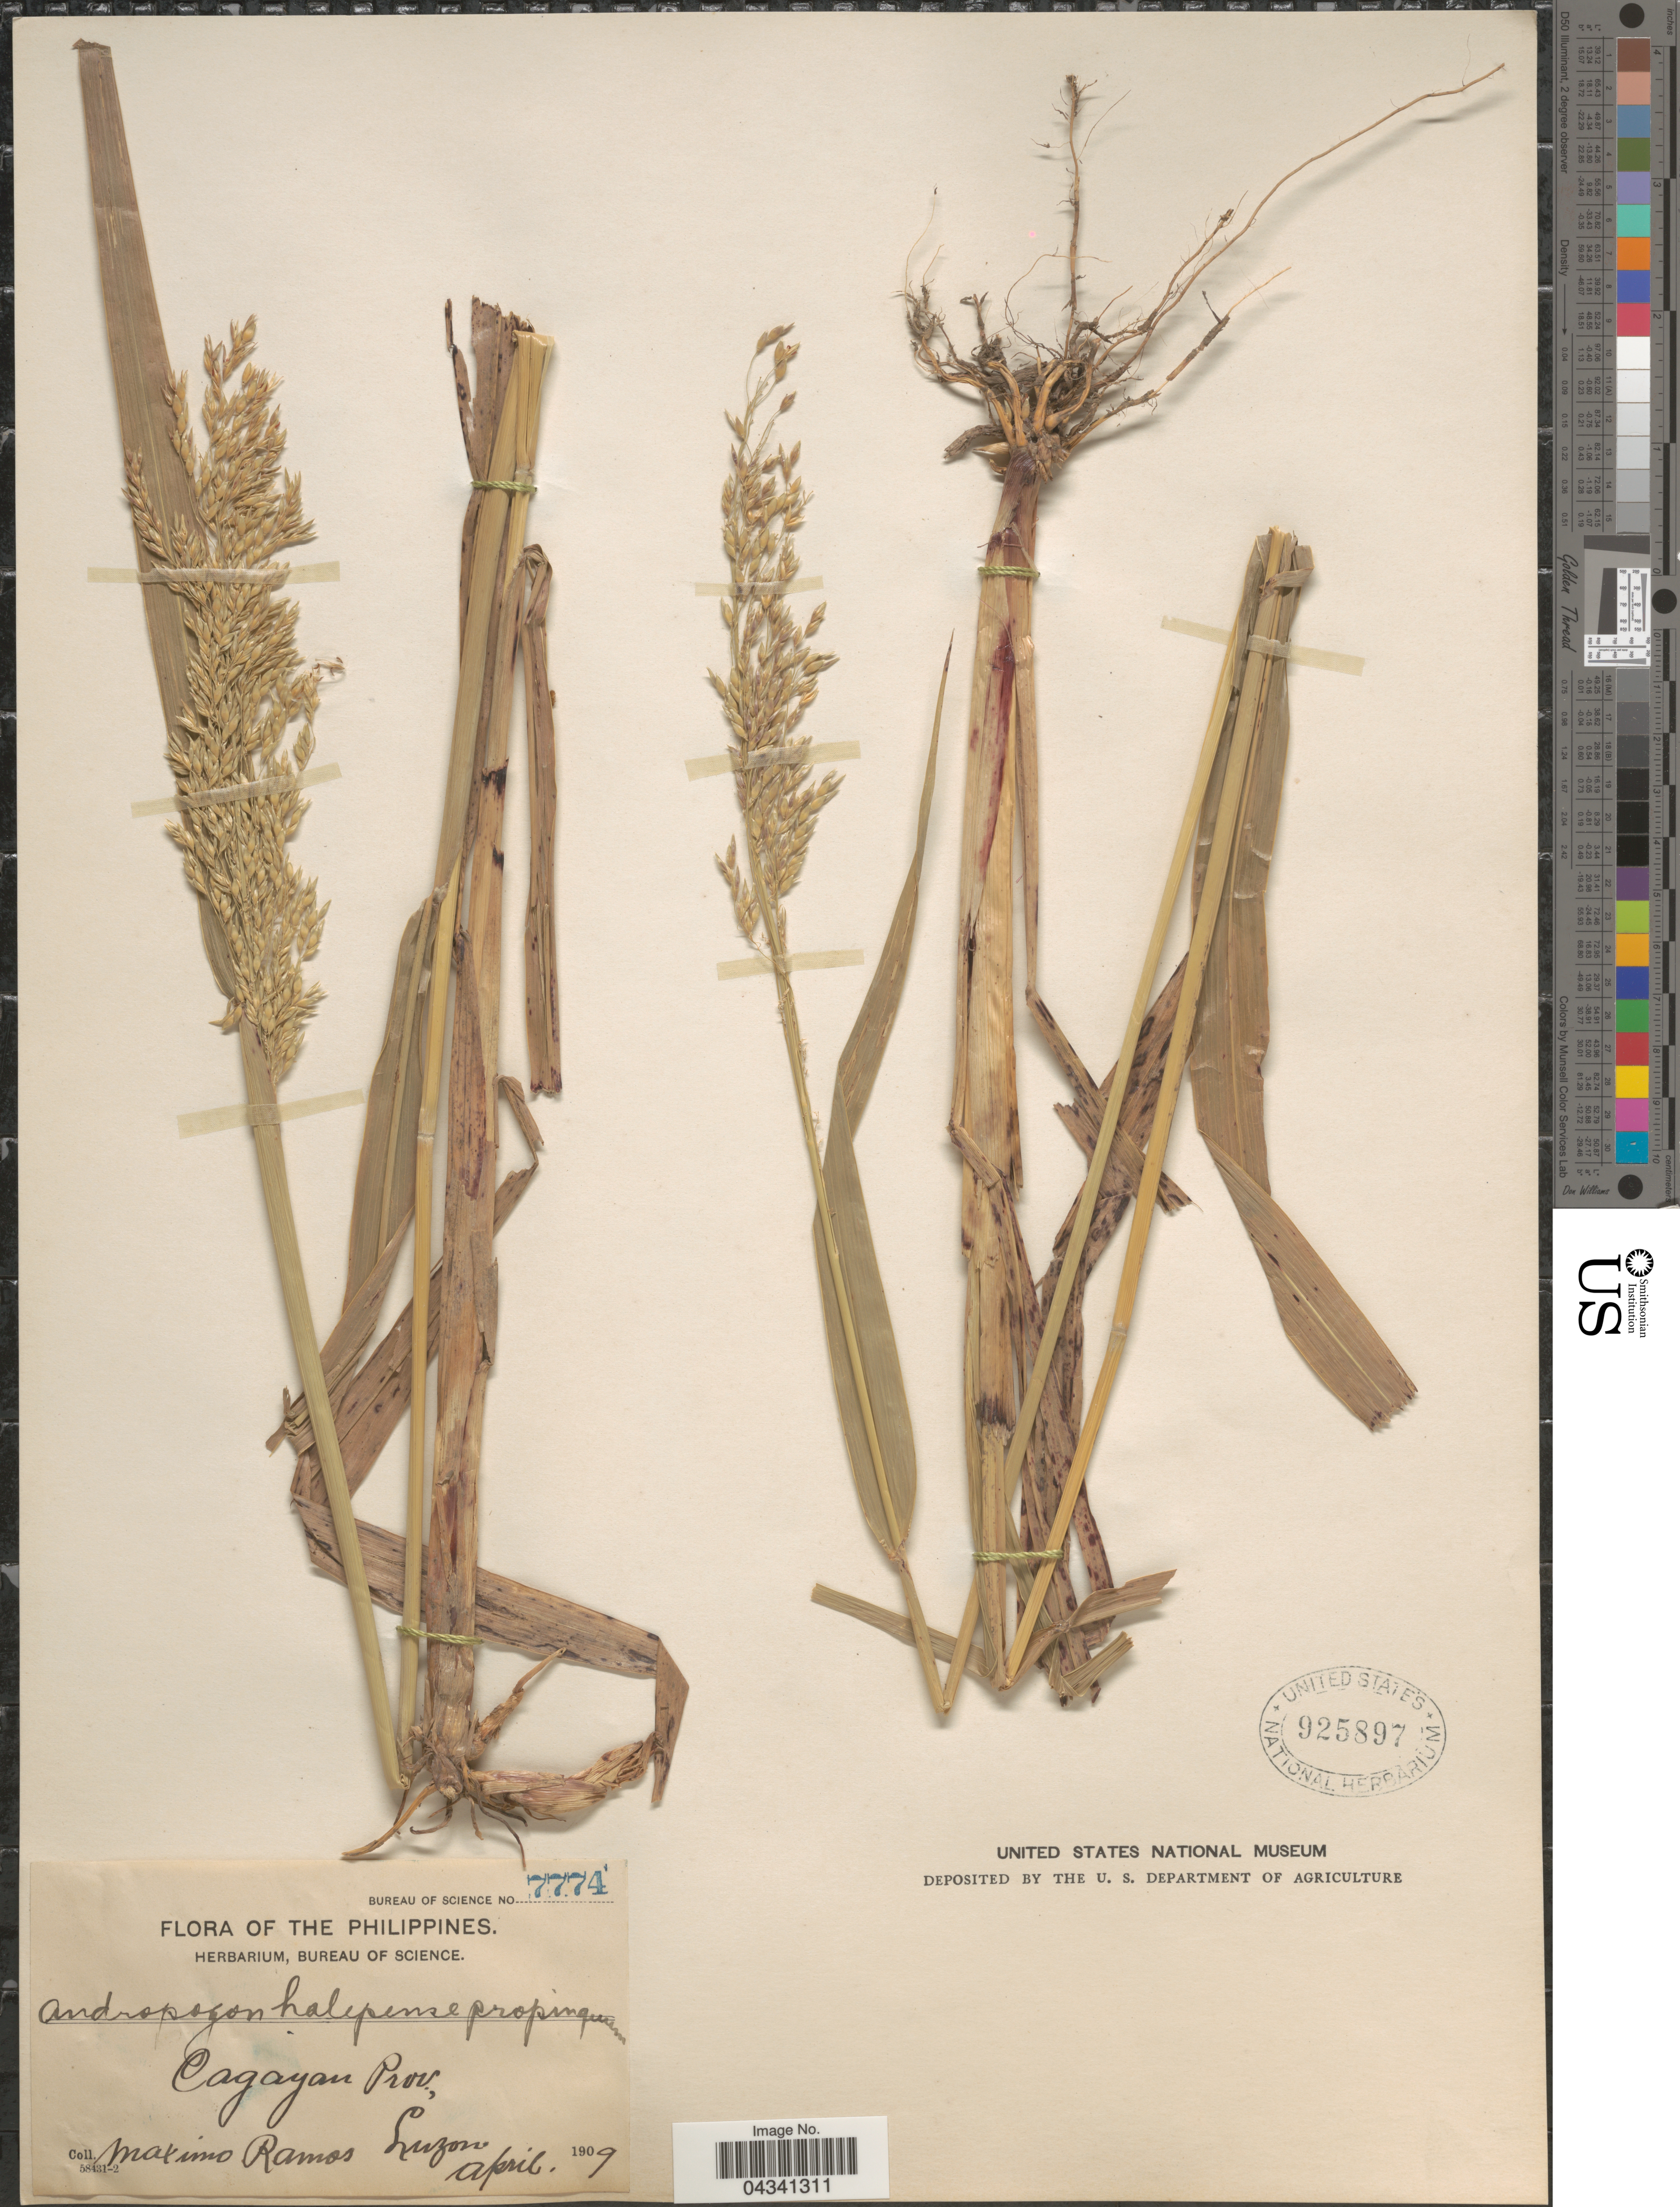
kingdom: Plantae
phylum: Tracheophyta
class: Liliopsida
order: Poales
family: Poaceae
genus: Sorghum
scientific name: Sorghum sp.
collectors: M. Ramos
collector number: Bureau of Science 7774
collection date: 1909-04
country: Philippines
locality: Cagayan Prov., Luzon.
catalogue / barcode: US 925897